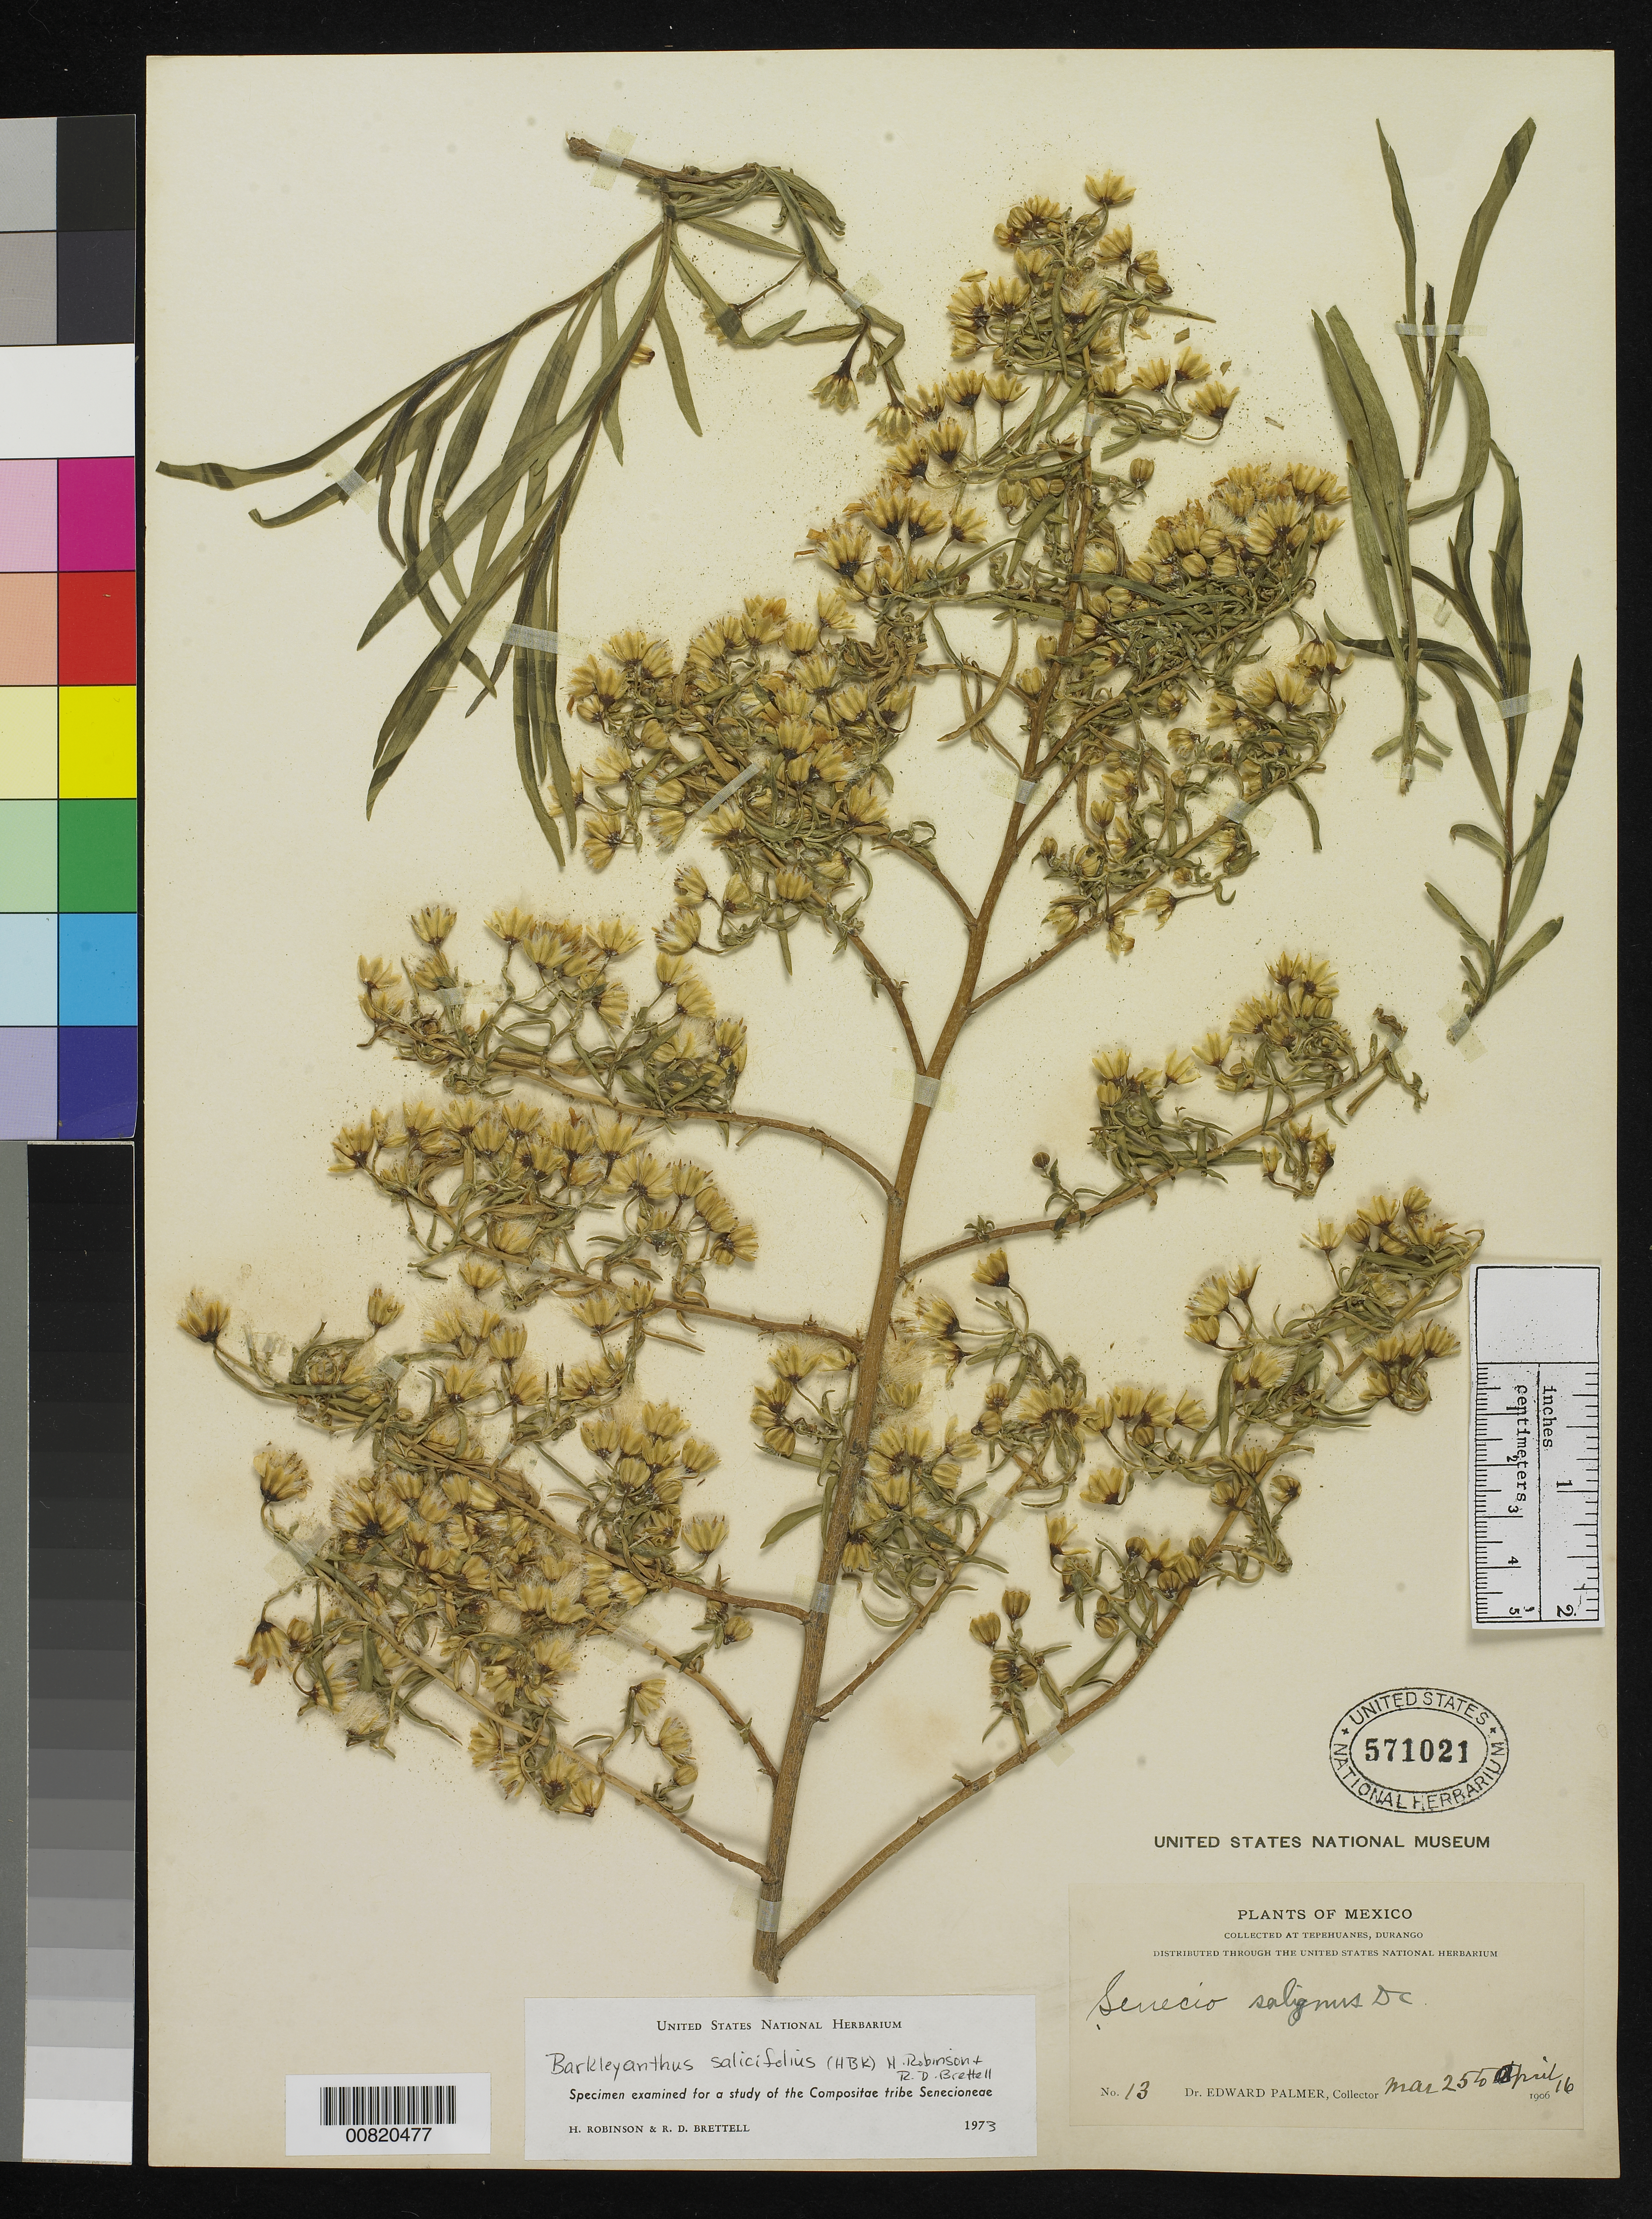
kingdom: Plantae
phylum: Tracheophyta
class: Magnoliopsida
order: Asterales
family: Asteraceae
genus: Barkleyanthus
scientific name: Barkleyanthus salicifolius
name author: (Kunth) H. Rob. & Brettell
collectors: E. Palmer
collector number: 13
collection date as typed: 25 Mar 1906 to 16 Apr 1906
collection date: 1906-03-25/1906-04-16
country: Mexico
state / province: Durango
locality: Tepehuanes, Durango.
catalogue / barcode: US 571021